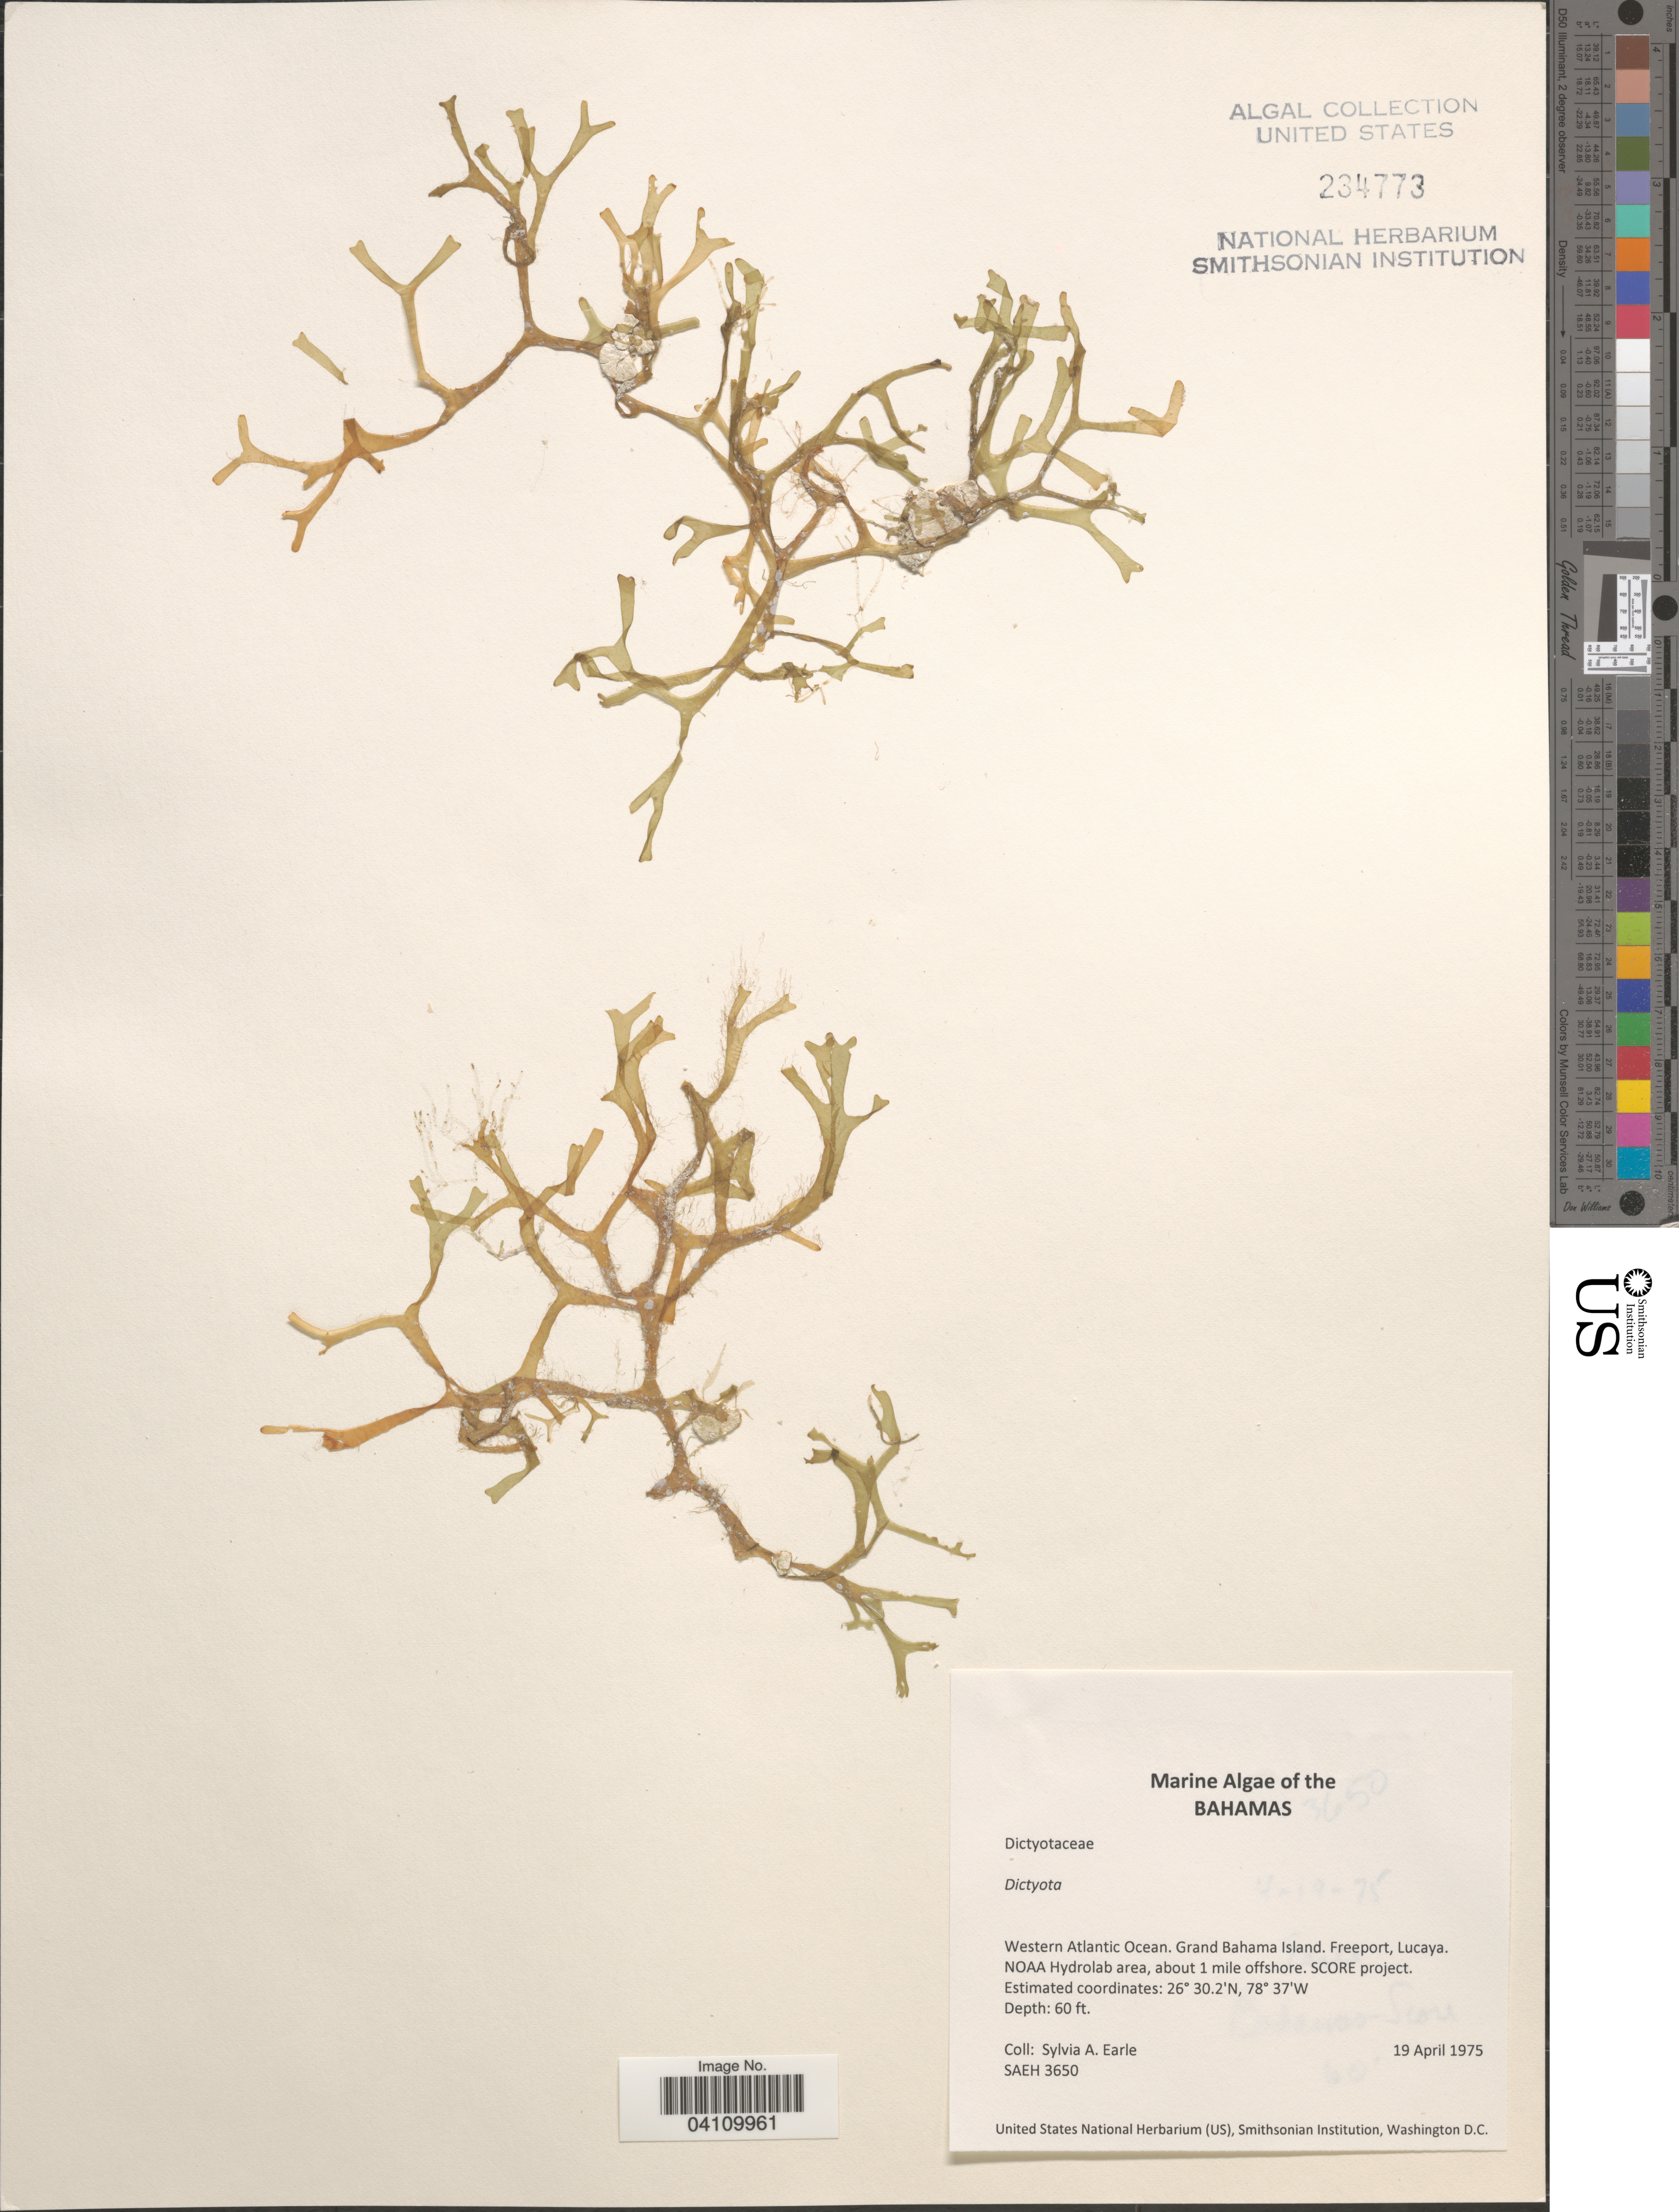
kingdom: Chromista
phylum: Ochrophyta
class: Phaeophyceae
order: Dictyotales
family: Dictyotaceae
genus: Dictyota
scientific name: Dictyota sp.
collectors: S. A. Earle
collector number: SAEH 3650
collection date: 1975-04-19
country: Bahamas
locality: Western Atlantic Ocean. Grand Bahama Island. Freeport, Lucaya. NOAA Hydrolab area, about 1 mile offshore. SCORE project.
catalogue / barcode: US 234773